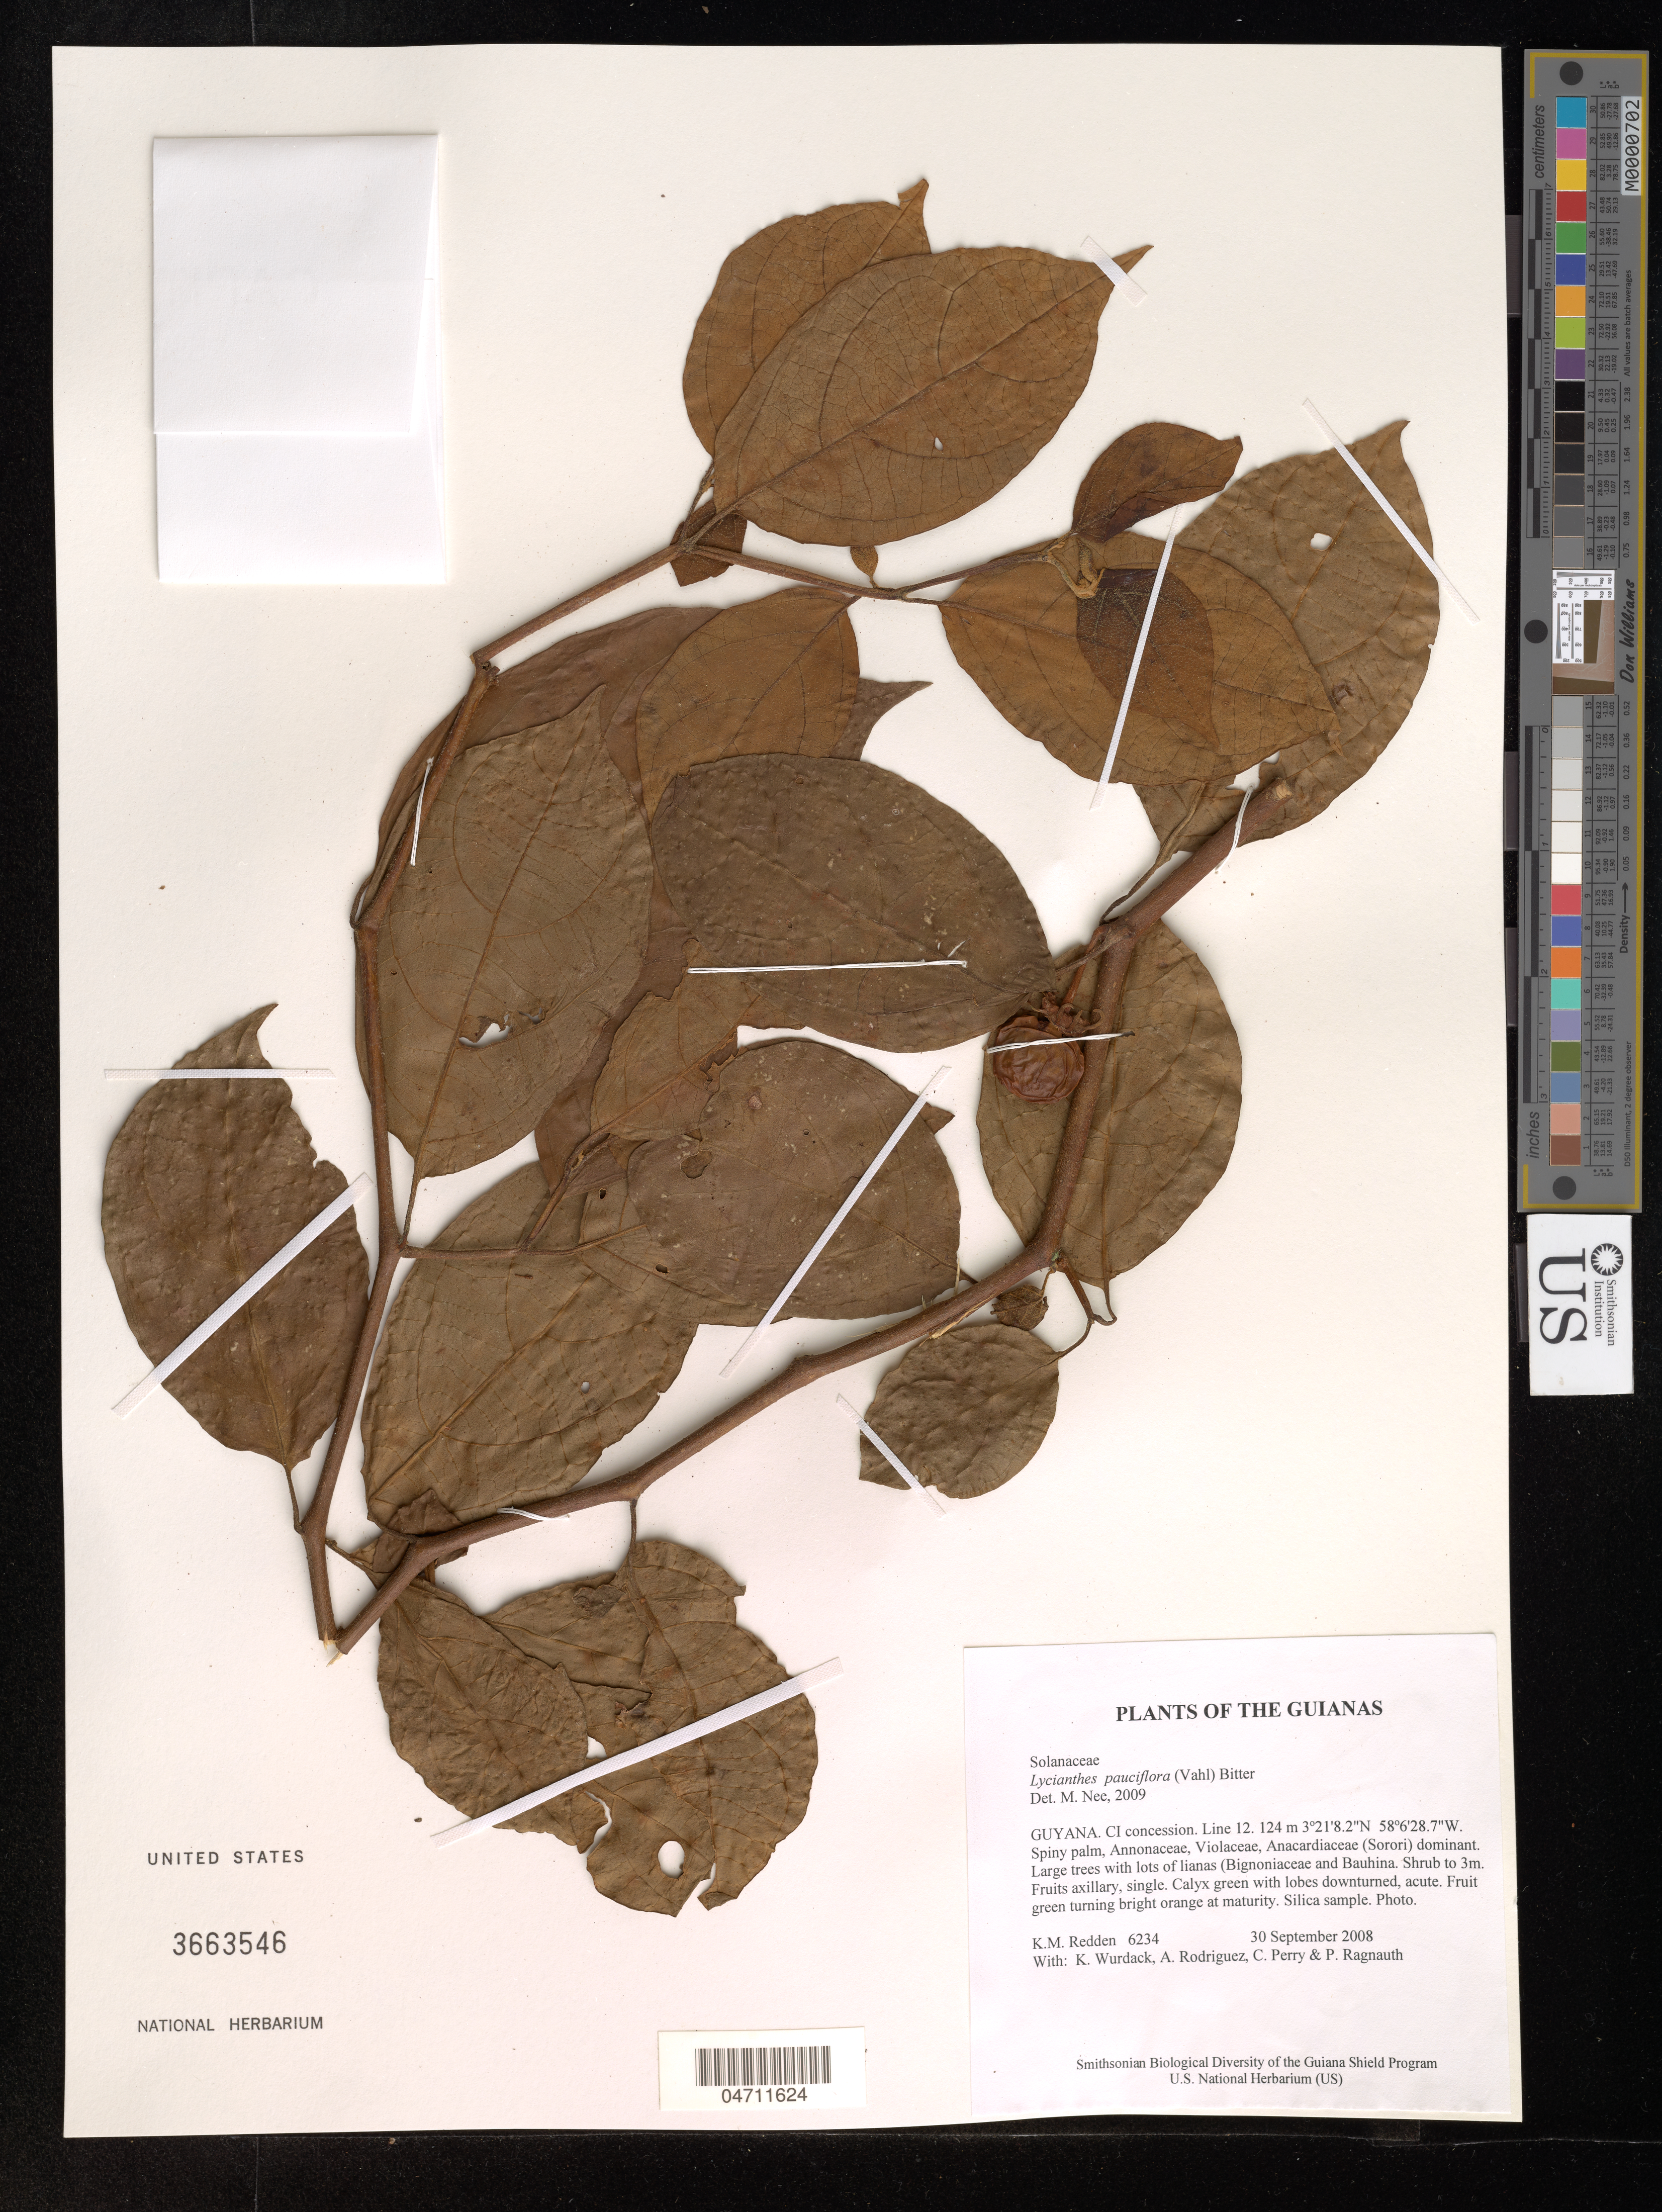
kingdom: Plantae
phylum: Tracheophyta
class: Magnoliopsida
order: Solanales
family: Solanaceae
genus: Lycianthes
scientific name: Lycianthes pauciflora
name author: (Vahl) Bitter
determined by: Nee, Michael H.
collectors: K. M. Redden, K. Wurdack, A. Rodriguez, C. Perry & P. Ragnauth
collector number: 6234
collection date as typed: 30 September 2008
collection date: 2008-09-30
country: Guyana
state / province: U. Takutu-U. Essequibo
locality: CI concession. Line 12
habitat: Spiny palm, Annonaceae, Violaceae, Anacardiaceae (Sorori) dominant. Large trees with lots of lianas (Bignoniaceae, Bauhinia)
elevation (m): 124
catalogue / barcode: US 3663546